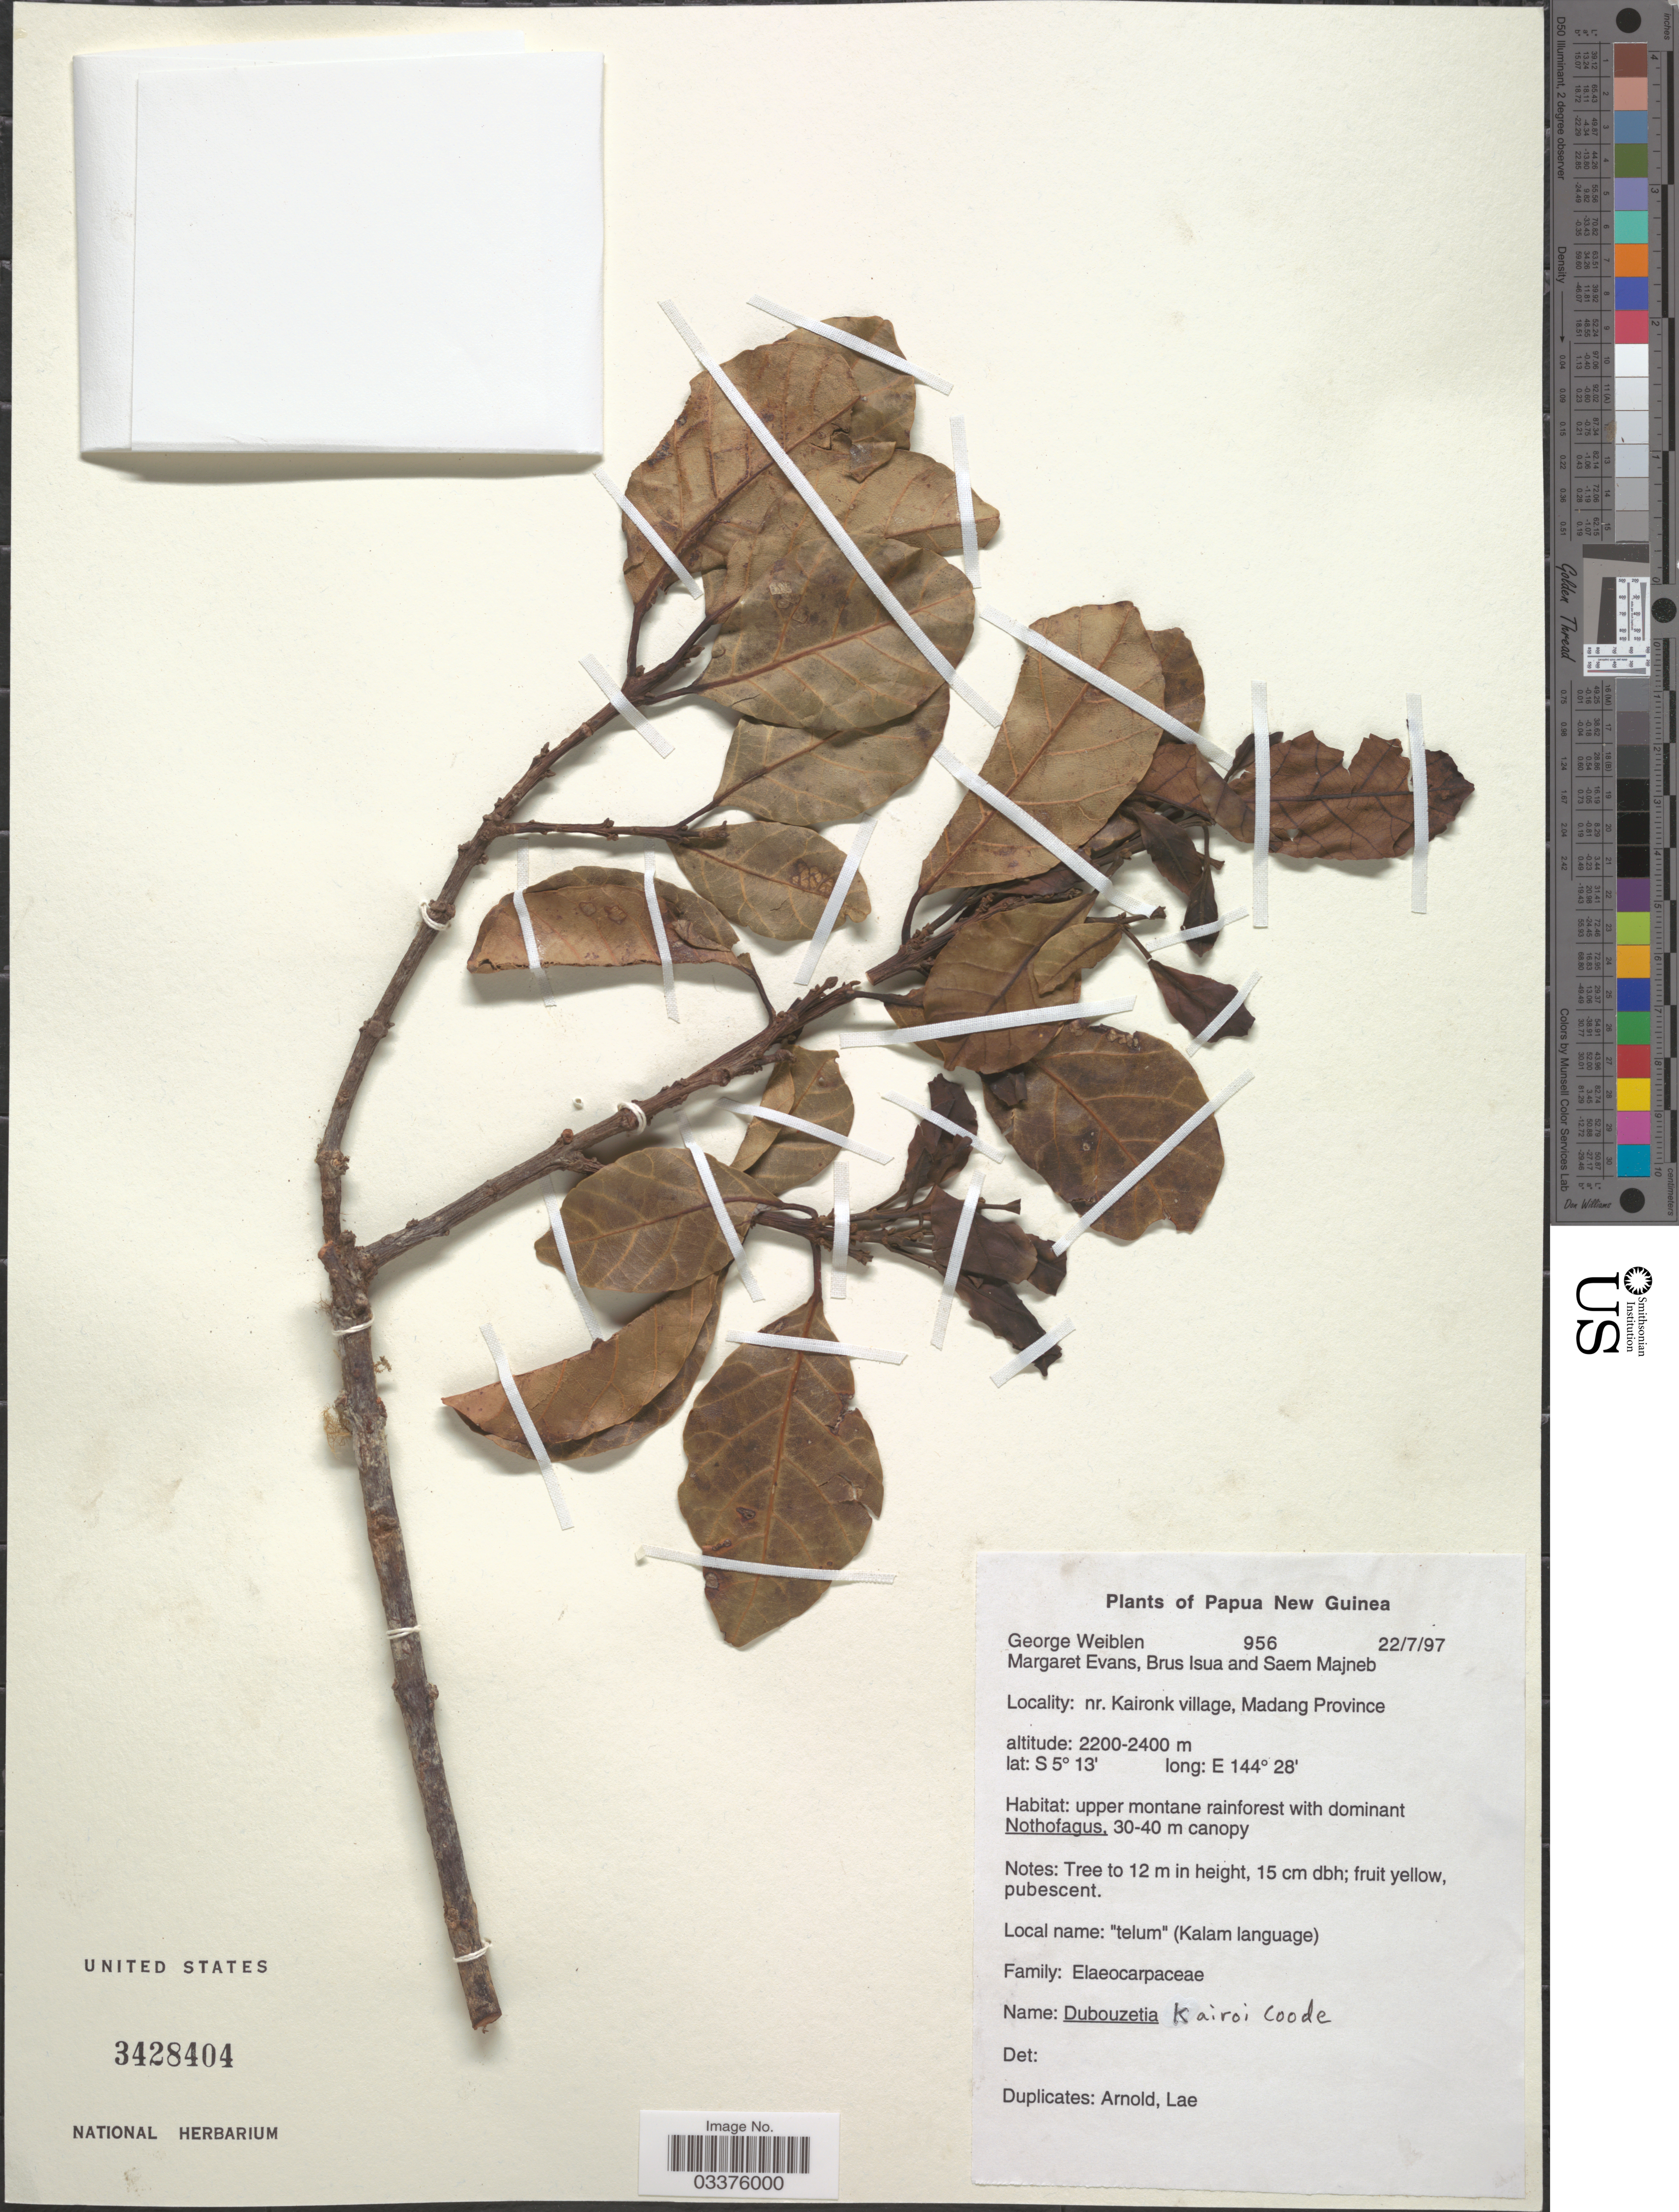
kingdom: Plantae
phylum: Tracheophyta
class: Magnoliopsida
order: Oxalidales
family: Elaeocarpaceae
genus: Dubouzetia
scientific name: Dubouzetia kairoi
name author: Coode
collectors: G. D. Weiblen, M. Evans, B. Isua & S. Majneb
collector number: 956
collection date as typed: Transcribed d/m/y: 22/7/97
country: Papua New Guinea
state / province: Madang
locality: Nr. Kaironk village.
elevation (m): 2200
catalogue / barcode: US 3428404